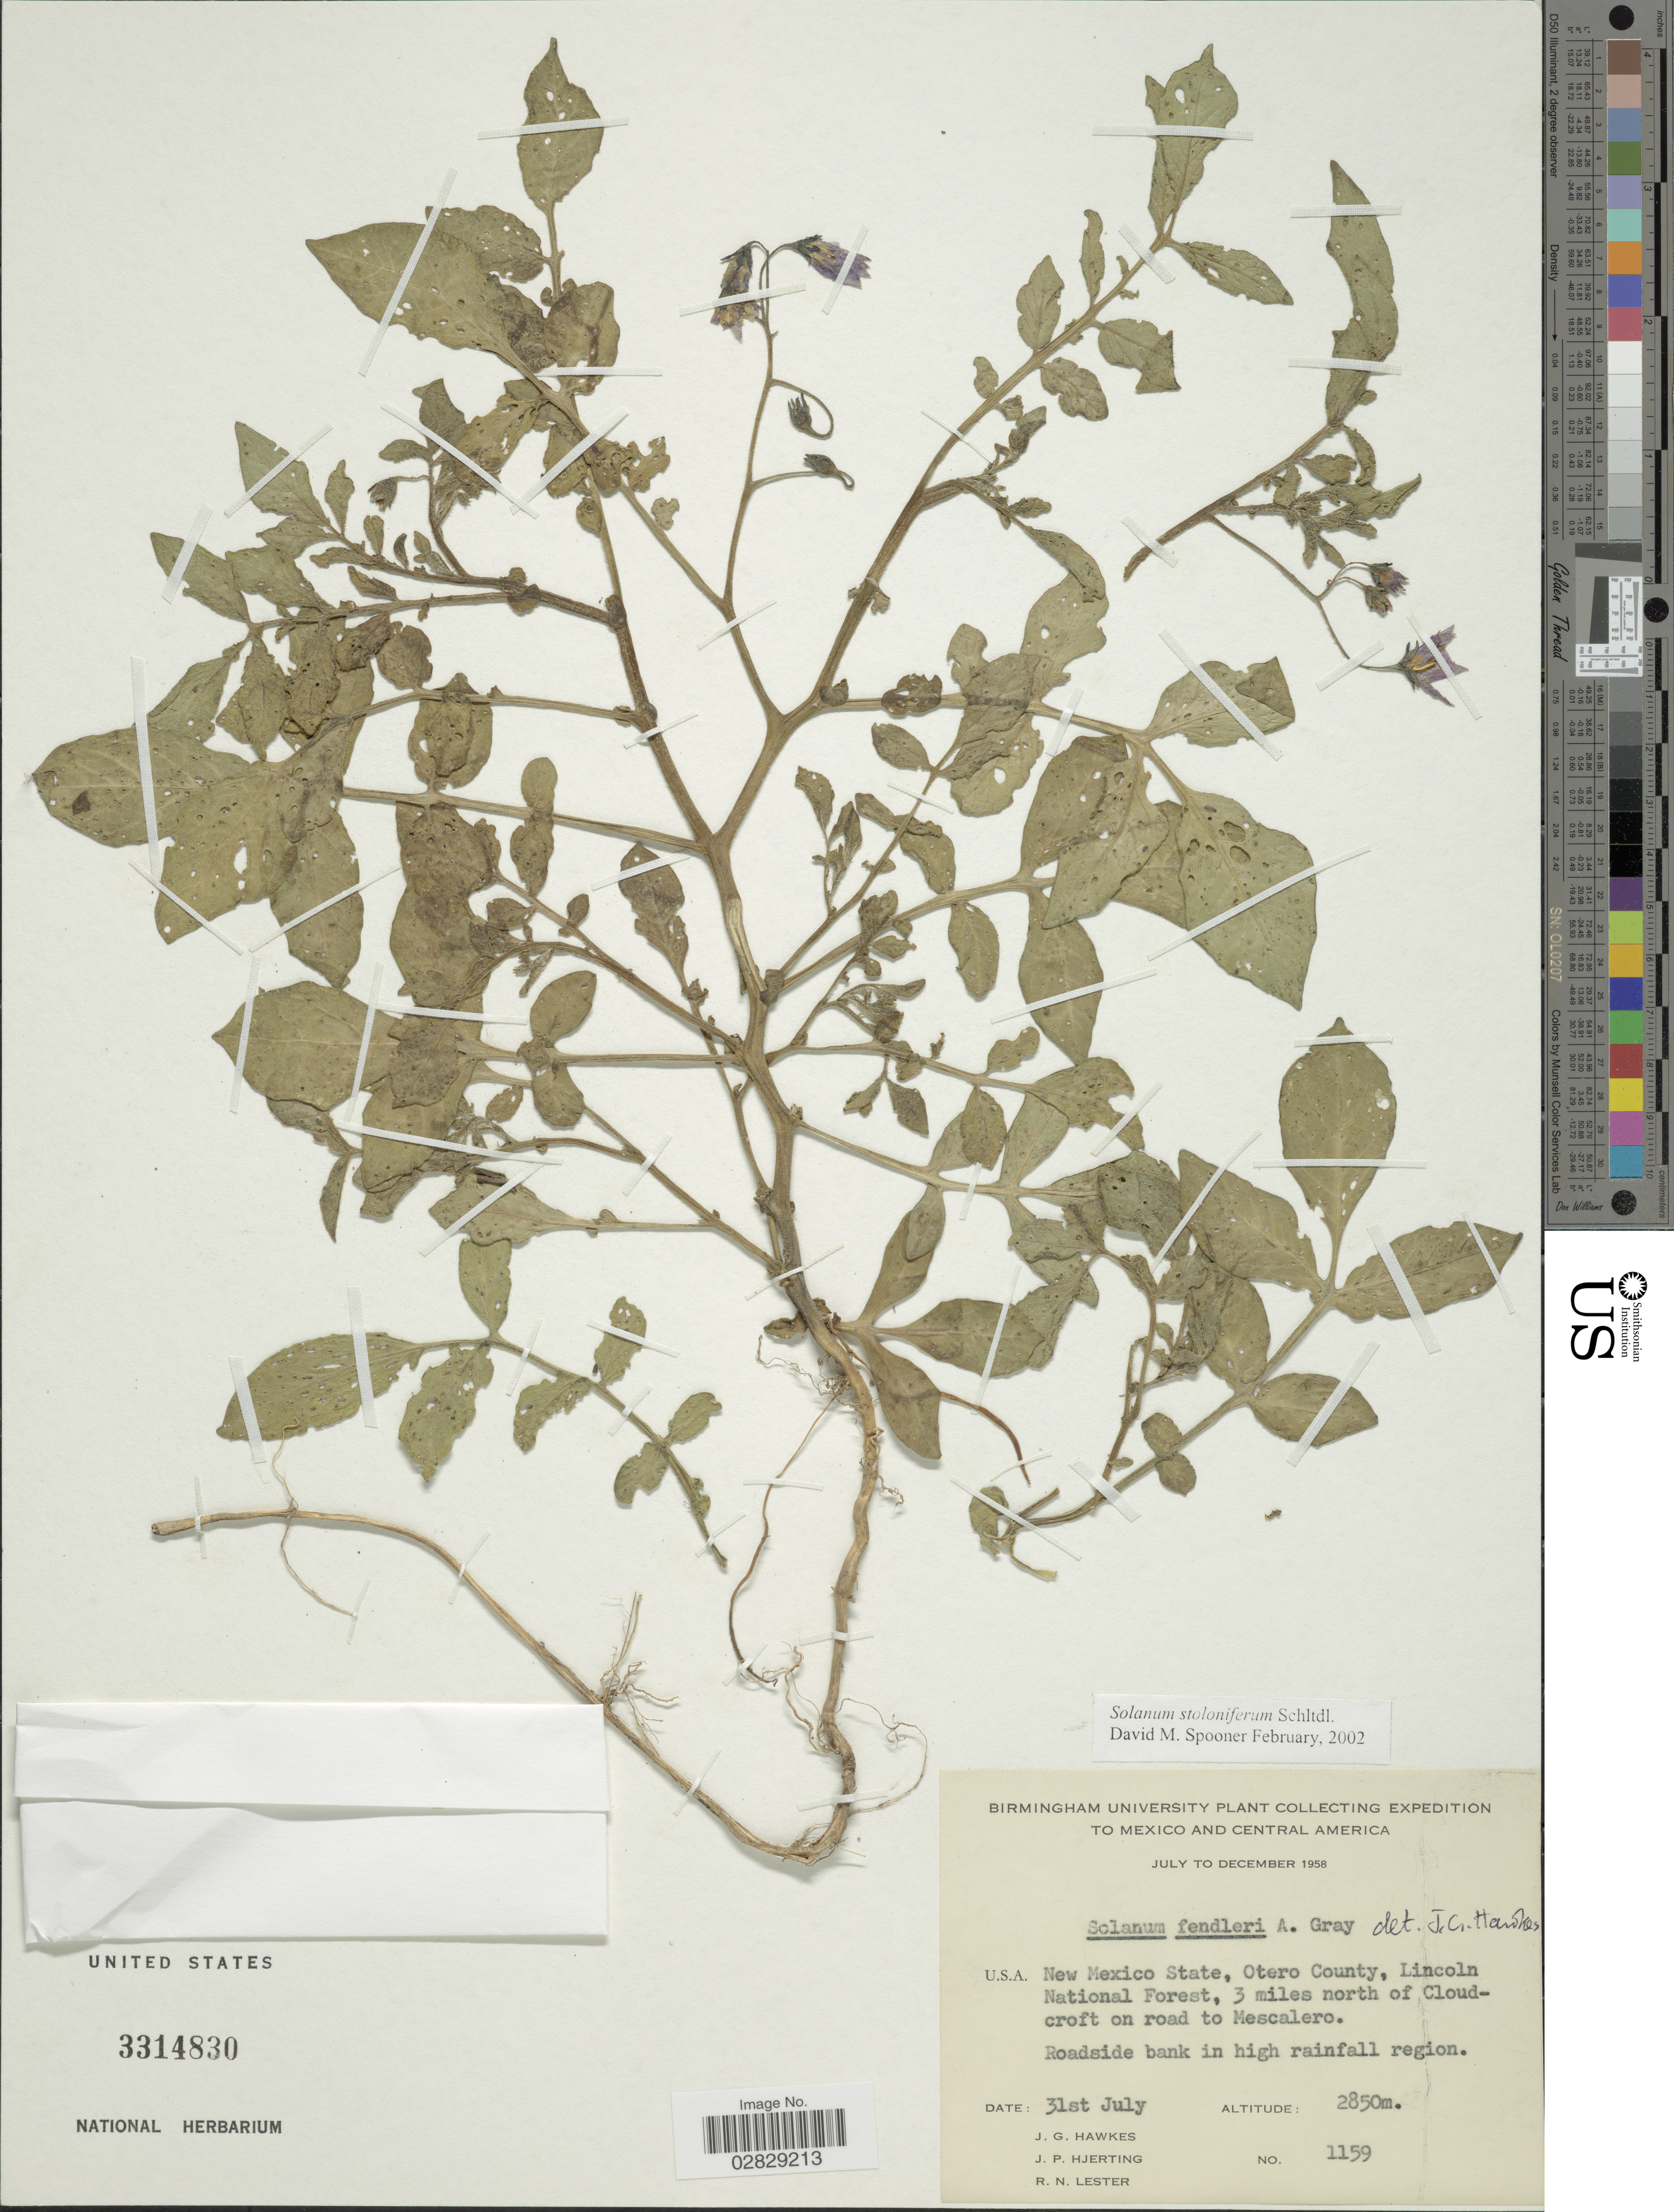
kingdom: Plantae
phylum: Tracheophyta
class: Magnoliopsida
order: Solanales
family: Solanaceae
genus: Solanum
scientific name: Solanum stoloniferum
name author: Schltdl.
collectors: J. Hawkes, J. P. Hjerting & R. Lester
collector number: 1159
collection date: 1958-07-31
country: United States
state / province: New Mexico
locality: Otero County, Lincoln National Forest, 3 miles north of Cloudcroft on road to Mescalero.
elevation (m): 2850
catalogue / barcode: US 3314830